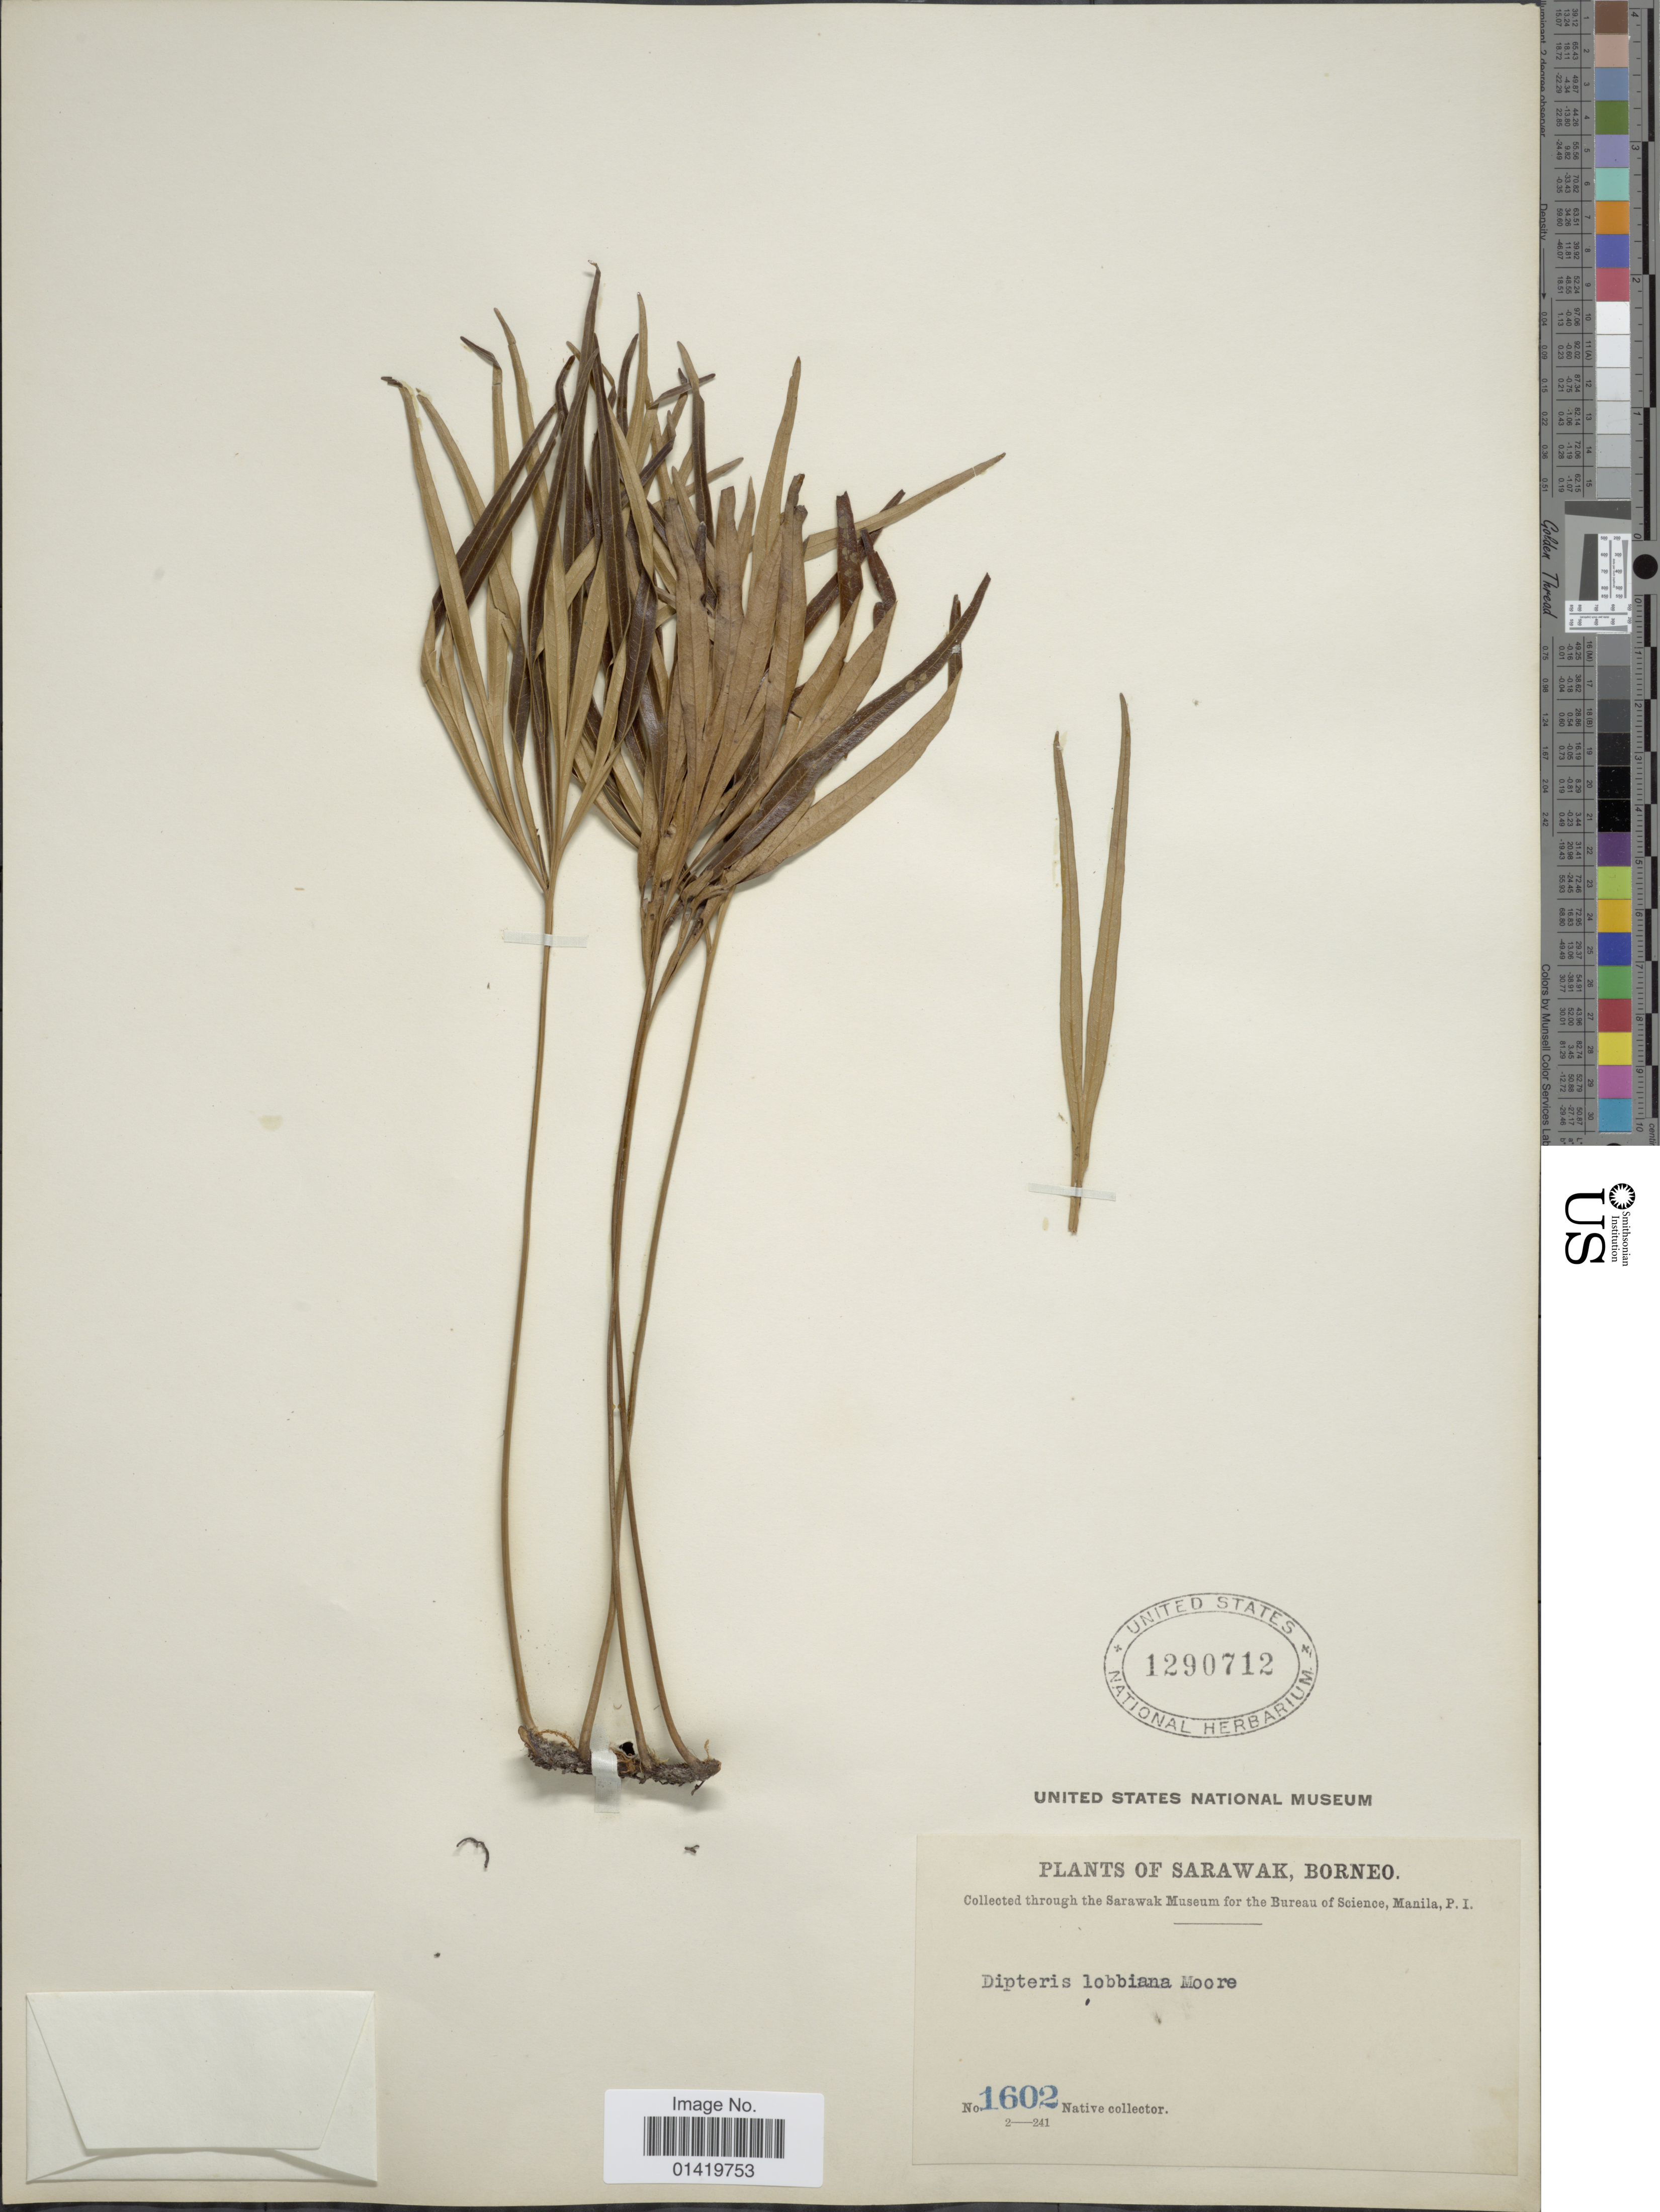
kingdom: Plantae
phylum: Tracheophyta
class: Polypodiopsida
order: Gleicheniales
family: Dipteridaceae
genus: Dipteris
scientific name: Dipteris lobbiana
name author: (Hook.) T. Moore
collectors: Native collector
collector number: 1602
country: Malaysia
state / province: Sarawak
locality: Borneo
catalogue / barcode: US 1290712